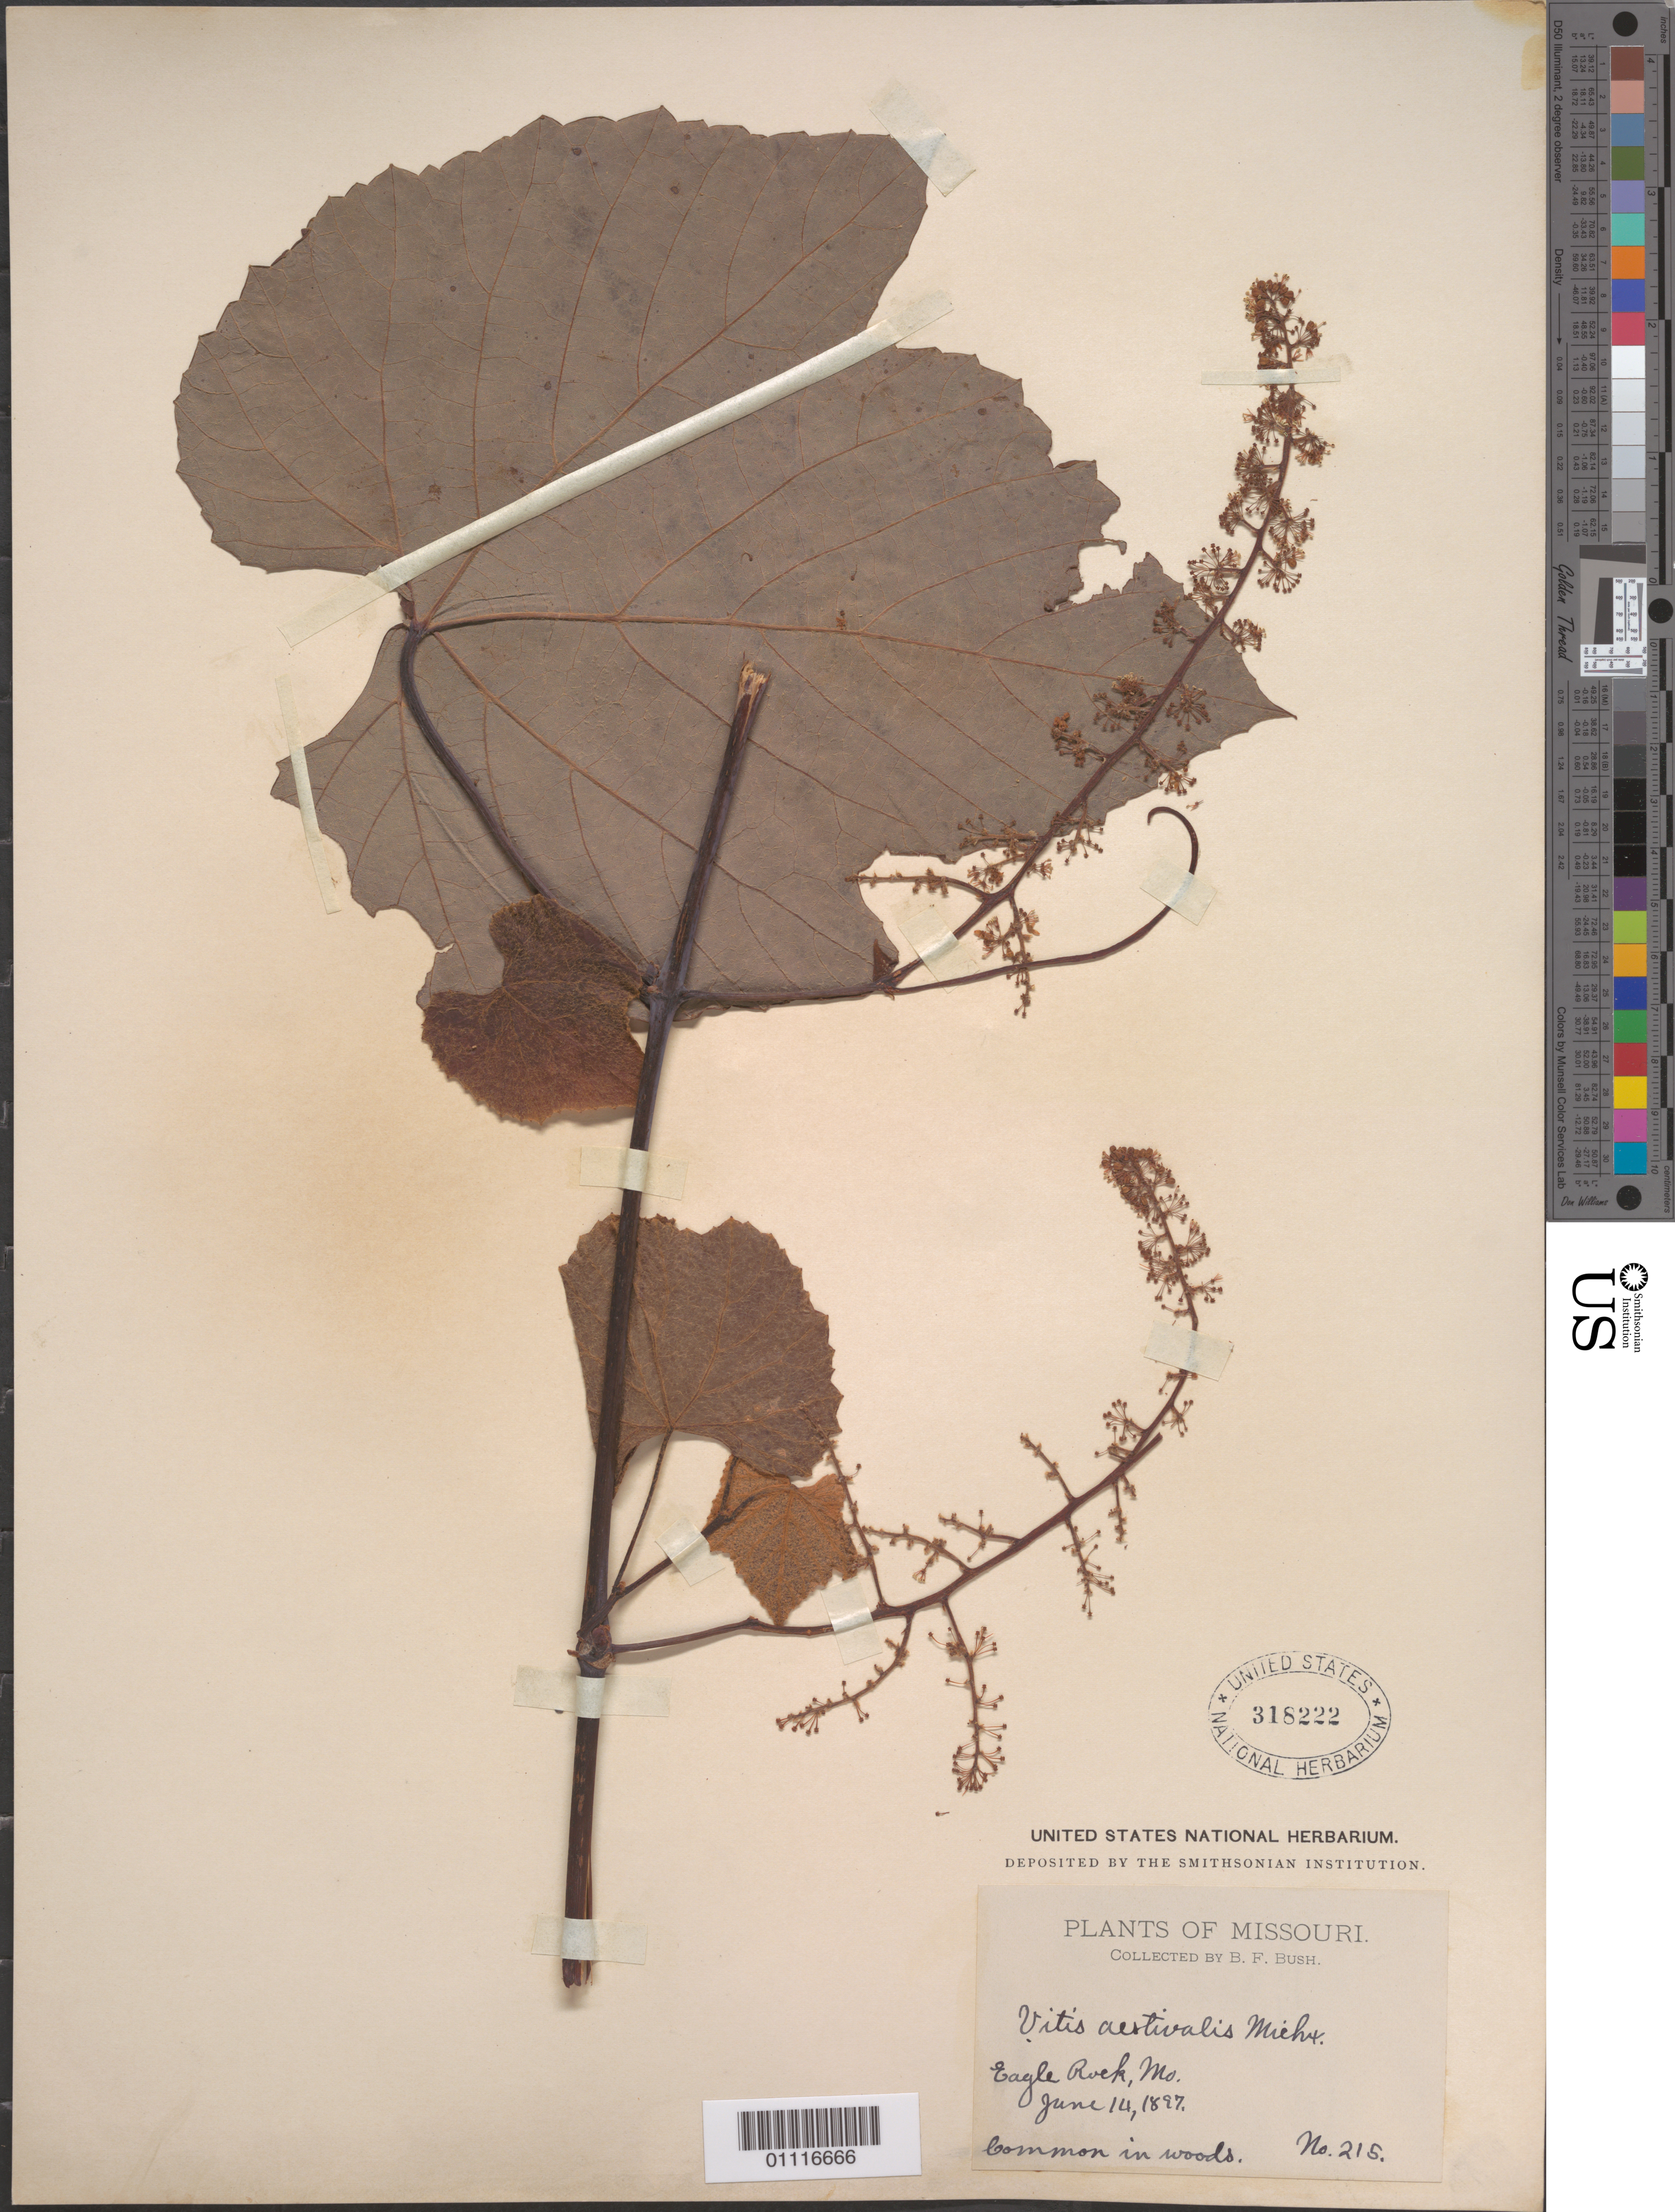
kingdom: Plantae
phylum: Tracheophyta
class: Magnoliopsida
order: Vitales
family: Vitaceae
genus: Vitis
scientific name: Vitis aestivalis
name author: Michx.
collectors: B. F. Bush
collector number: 215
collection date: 1897-06-14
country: United States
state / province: Missouri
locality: Eagle Rock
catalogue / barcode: US 218222